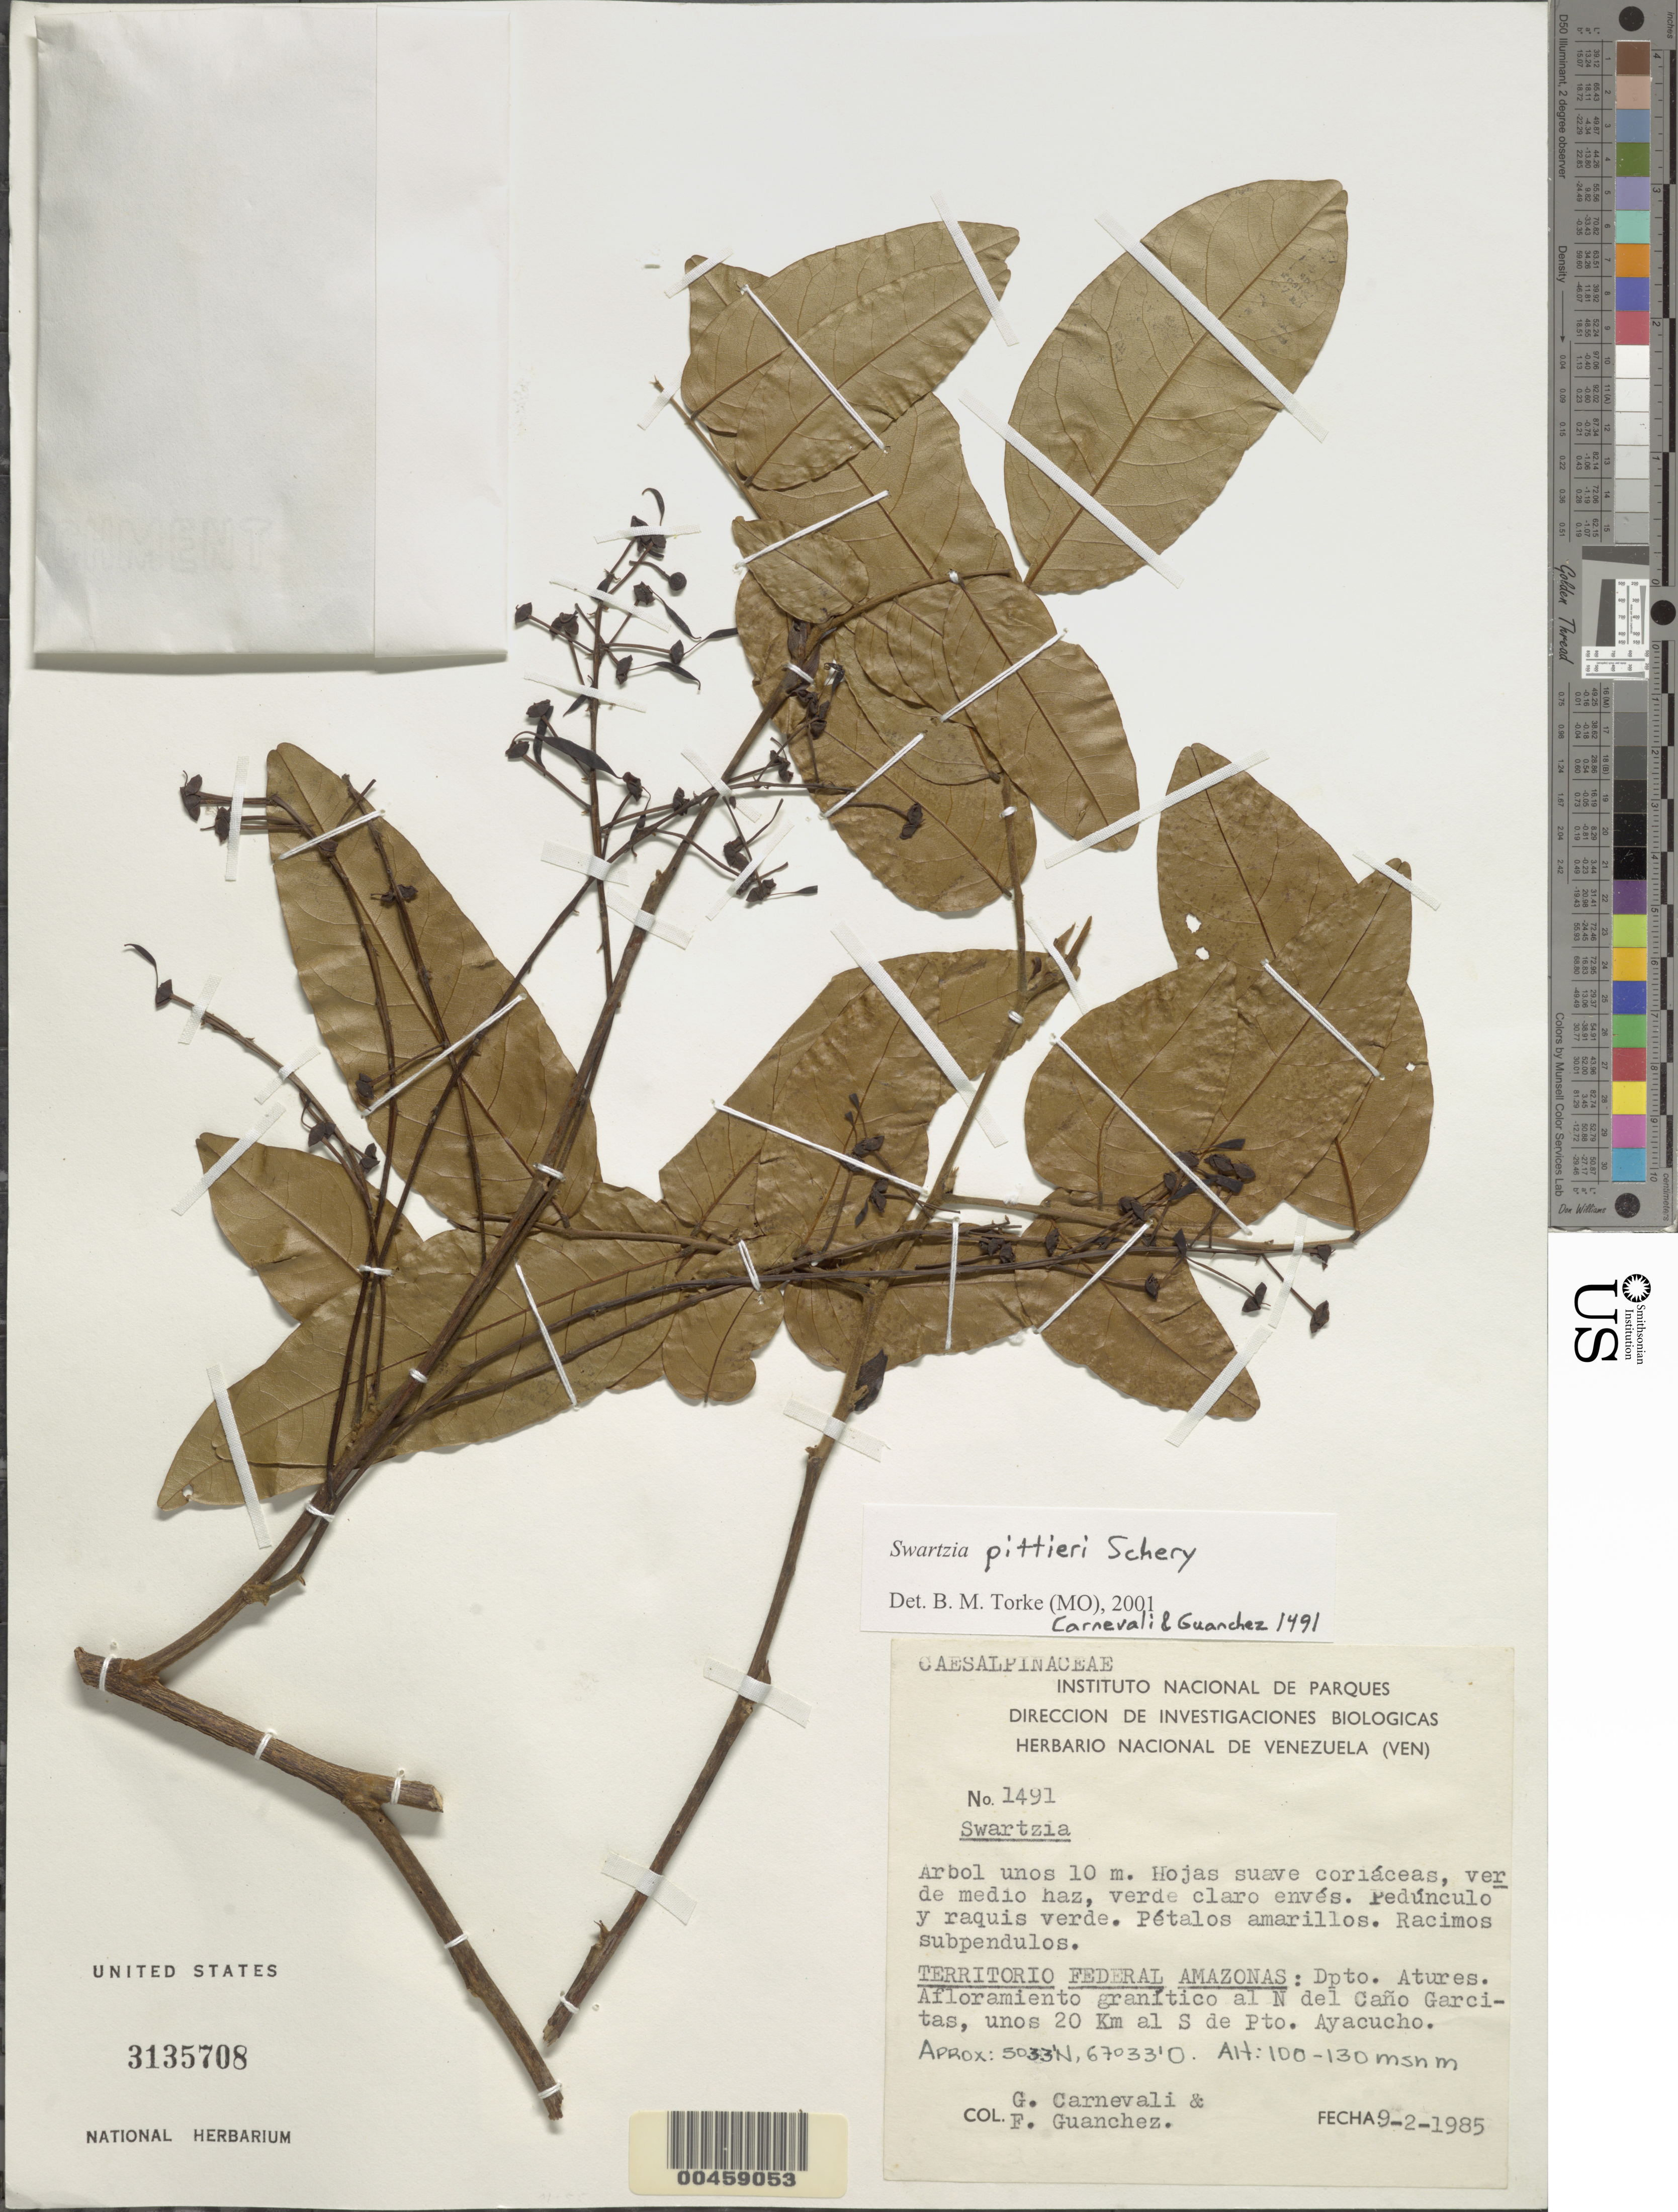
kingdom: Plantae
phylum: Tracheophyta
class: Magnoliopsida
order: Fabales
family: Fabaceae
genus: Swartzia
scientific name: Swartzia pittieri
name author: Schery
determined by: Torke, B. M., (MO)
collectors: G. Carnevali & F. Guánchez M.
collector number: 1491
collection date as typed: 09 Feb 1985 or 02 Sep 1985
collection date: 1985-02-09 or 1985-09-02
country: Venezuela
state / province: Amazonas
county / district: Atures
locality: Cano garcitas, n del; unos 20 km al s de pto ayacucho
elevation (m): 100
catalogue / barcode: US 3135708